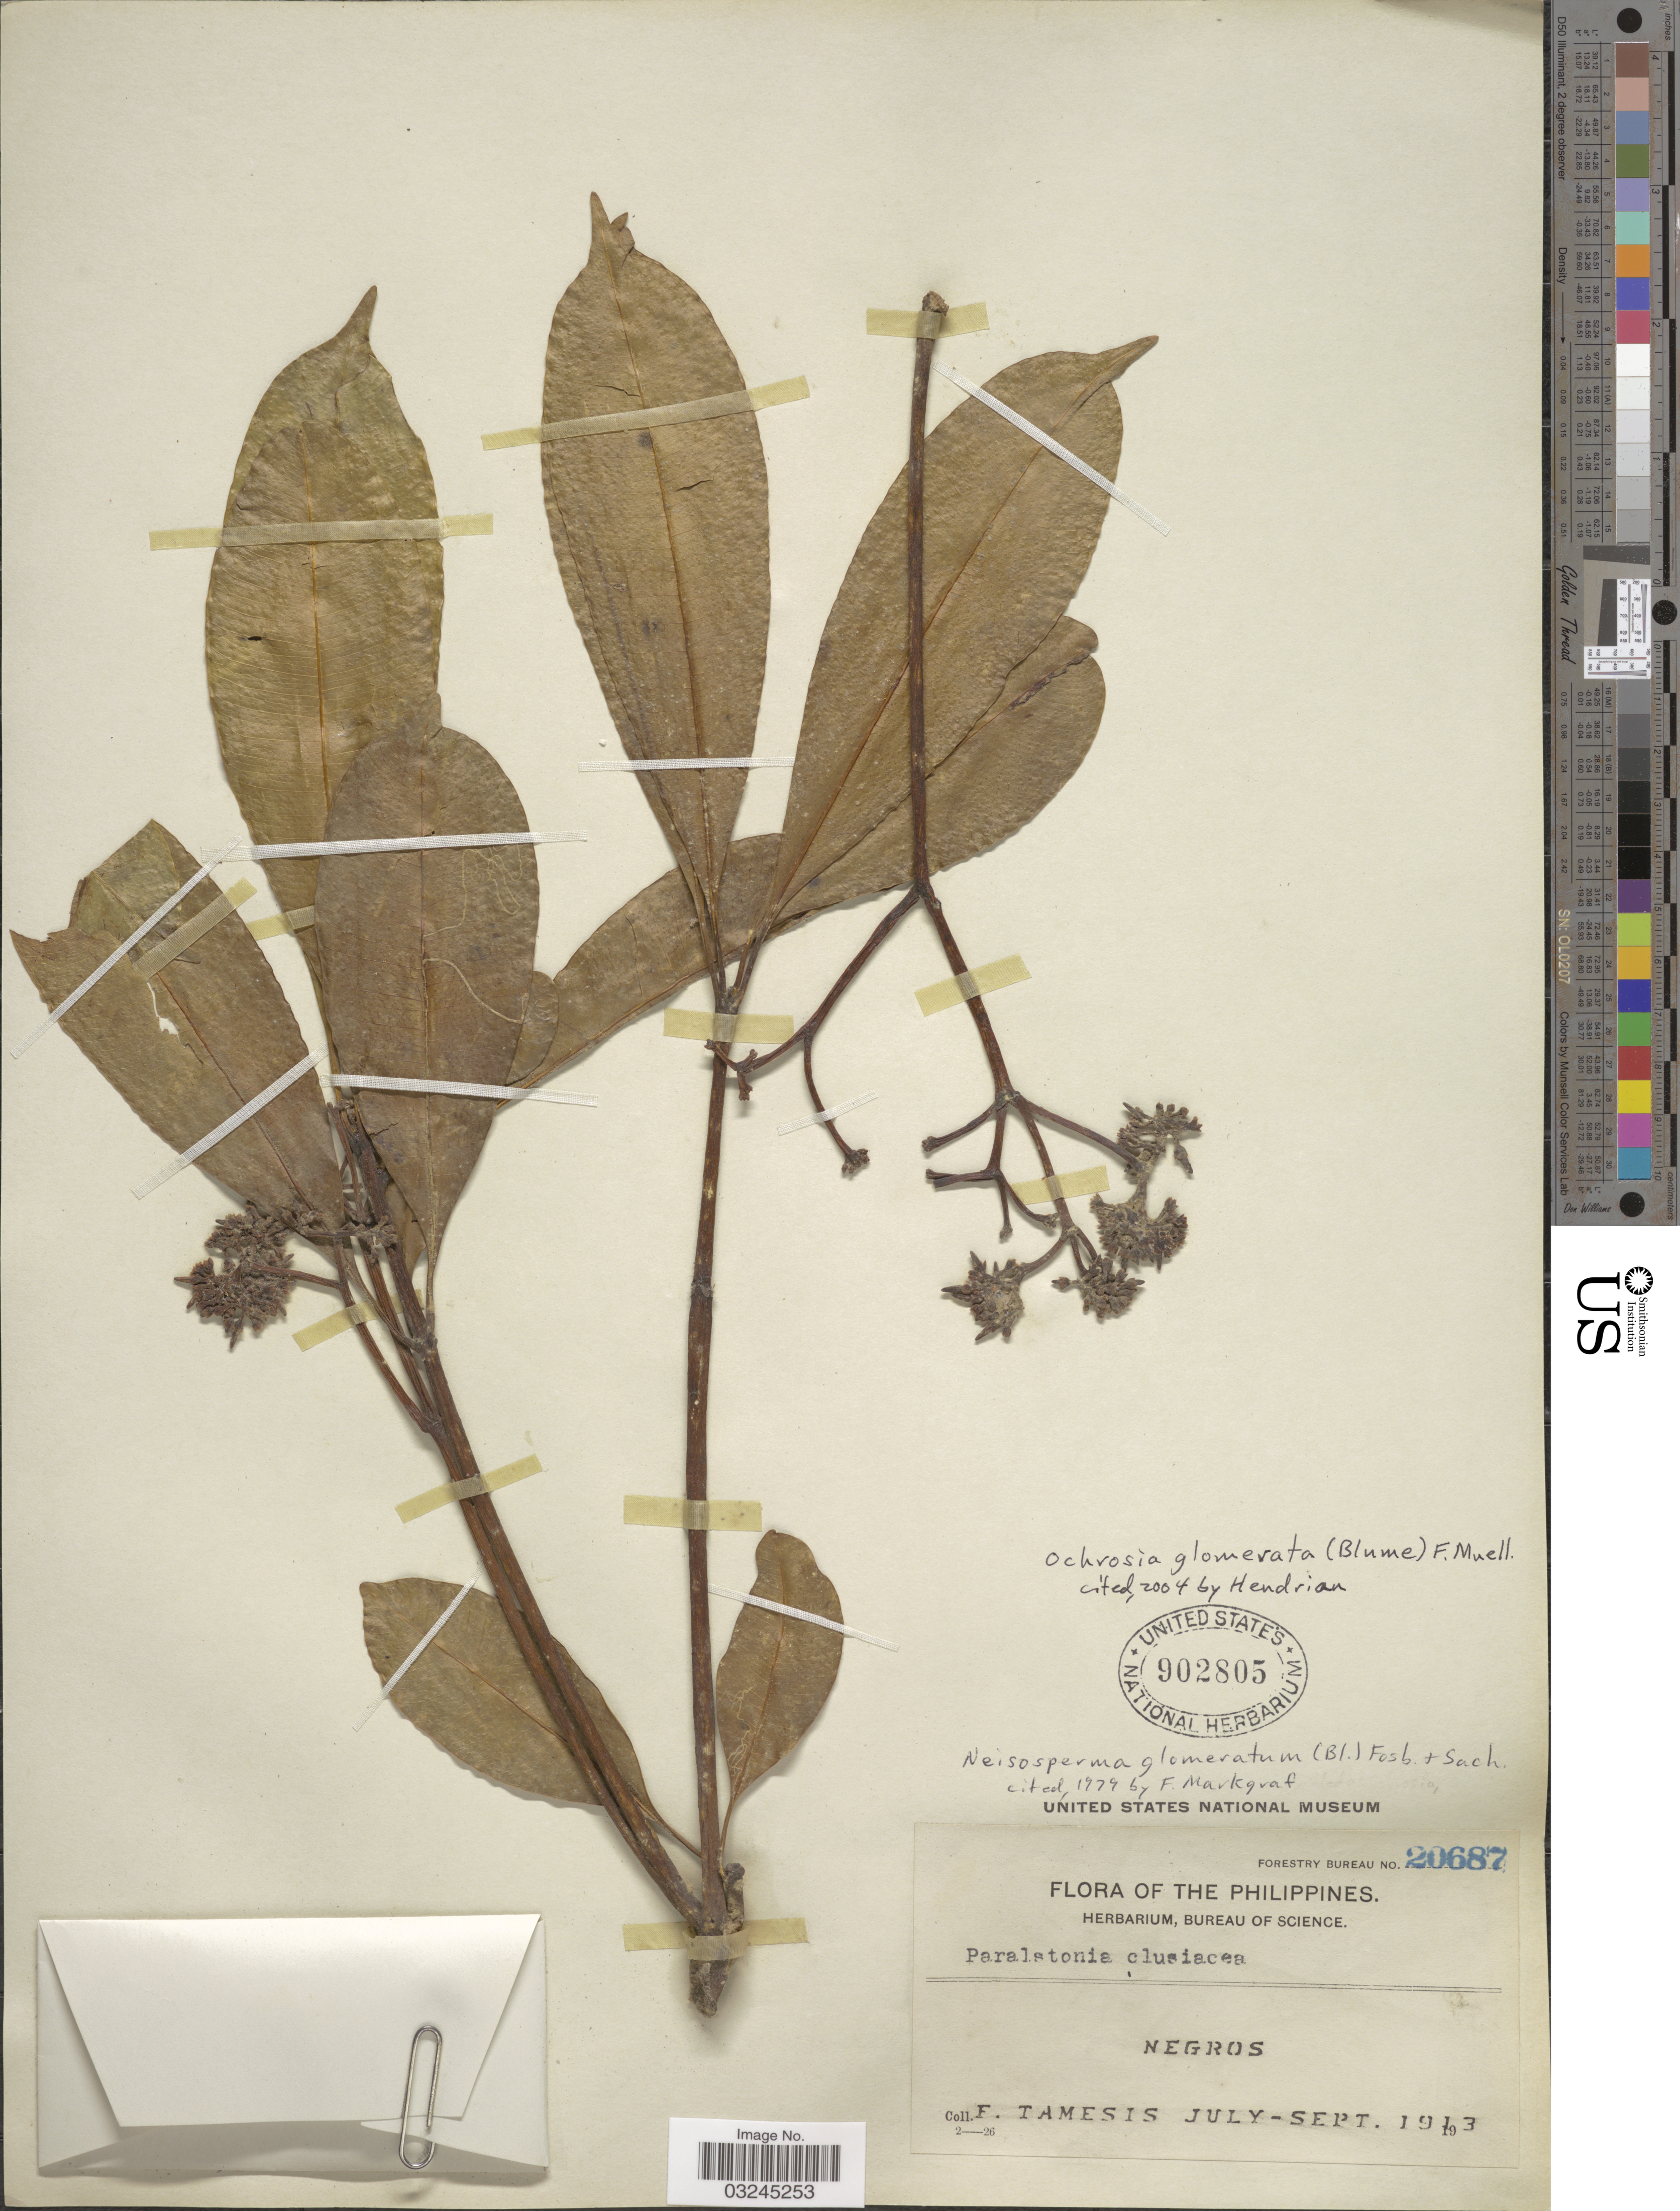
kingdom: Plantae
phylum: Tracheophyta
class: Magnoliopsida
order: Gentianales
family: Apocynaceae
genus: Ochrosia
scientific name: Ochrosia glomerata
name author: (Blume) F. Muell.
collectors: F. Tamesis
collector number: Forestry Bureau 20687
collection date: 1913-07/1913-09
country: Philippines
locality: Negros.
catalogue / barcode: US 902805